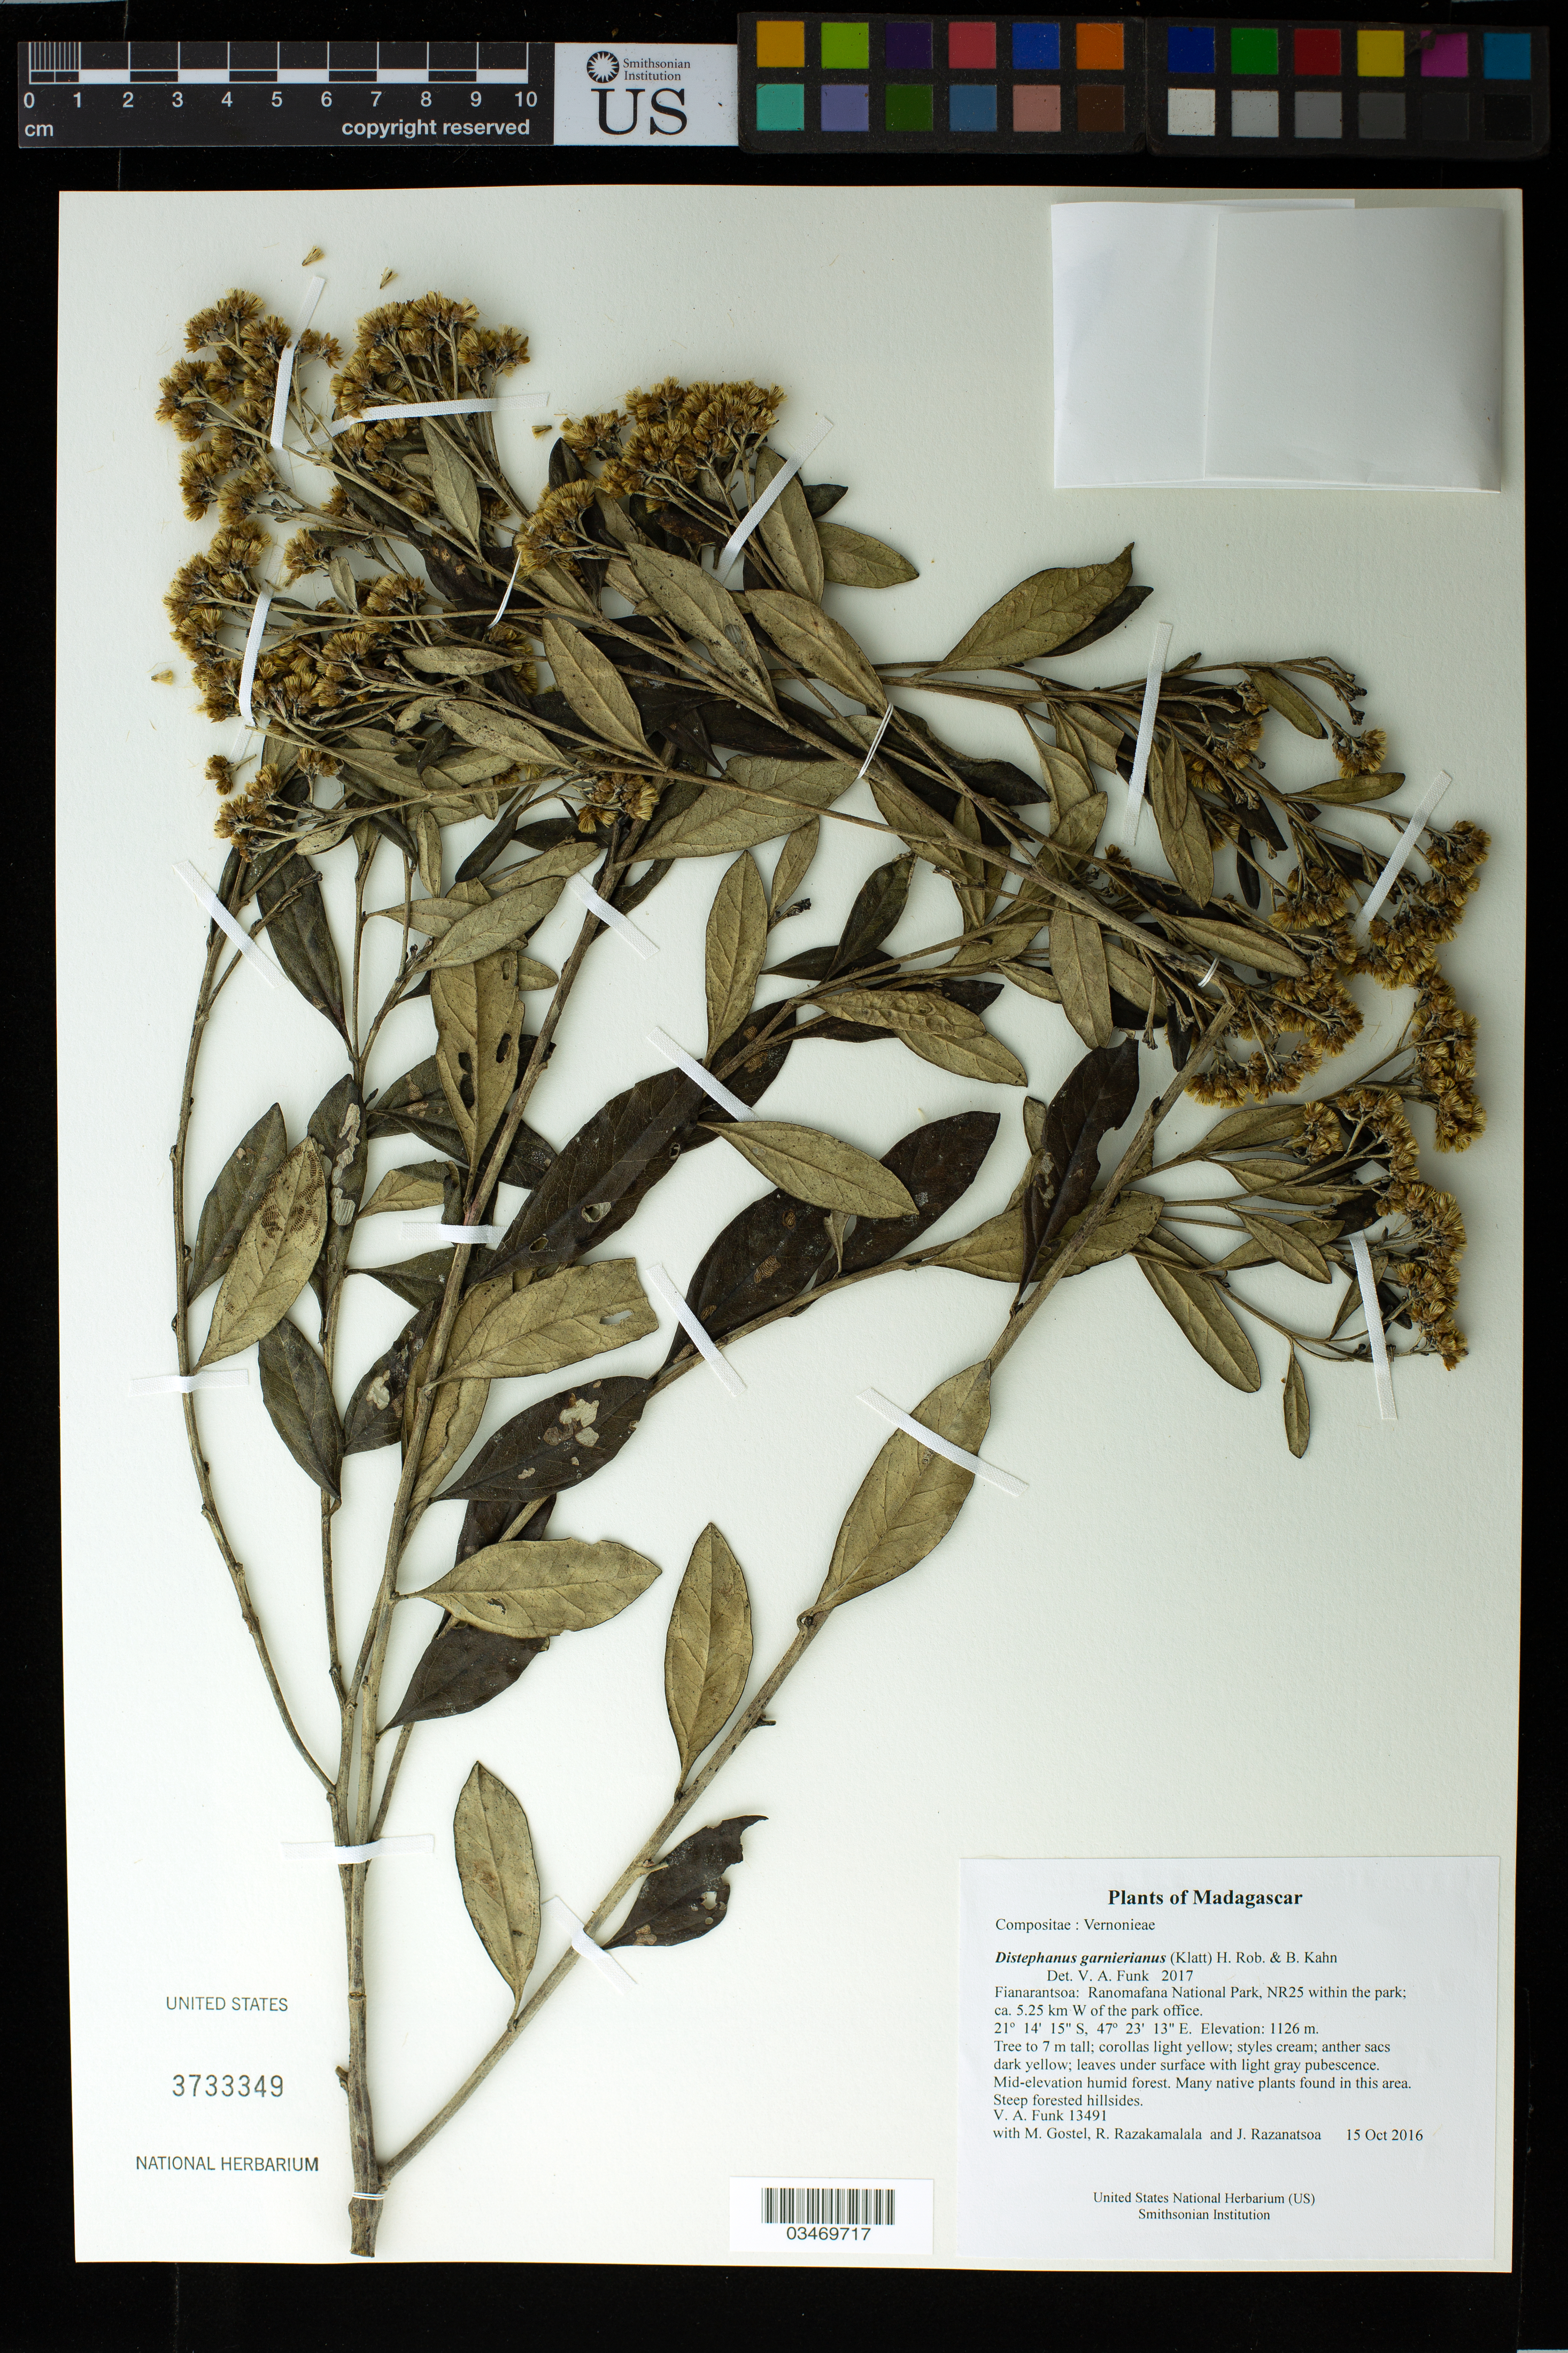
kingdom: Plantae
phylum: Tracheophyta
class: Magnoliopsida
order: Asterales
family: Asteraceae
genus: Distephanus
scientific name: Distephanus garnierianus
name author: (Klatt) H. Rob. & B. Kahn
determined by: Funk, Vicki A., (BOT), Smithsonian Institution - National Museum of Natural History (UNITED STATES)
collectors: M. R. Gostel, R. Razakamalala & J. Razanatsoa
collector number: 13491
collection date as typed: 15 Oct 2016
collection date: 2016-10-15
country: Madagascar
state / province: Haute Matsiatra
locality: Ranomafana National Park, NR25 within the park; ca. 5.25 km W of the park office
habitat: Mid-elevation humid forest. Many native plants found in this area. Steep forested hillsides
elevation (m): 1126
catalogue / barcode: US 3733349